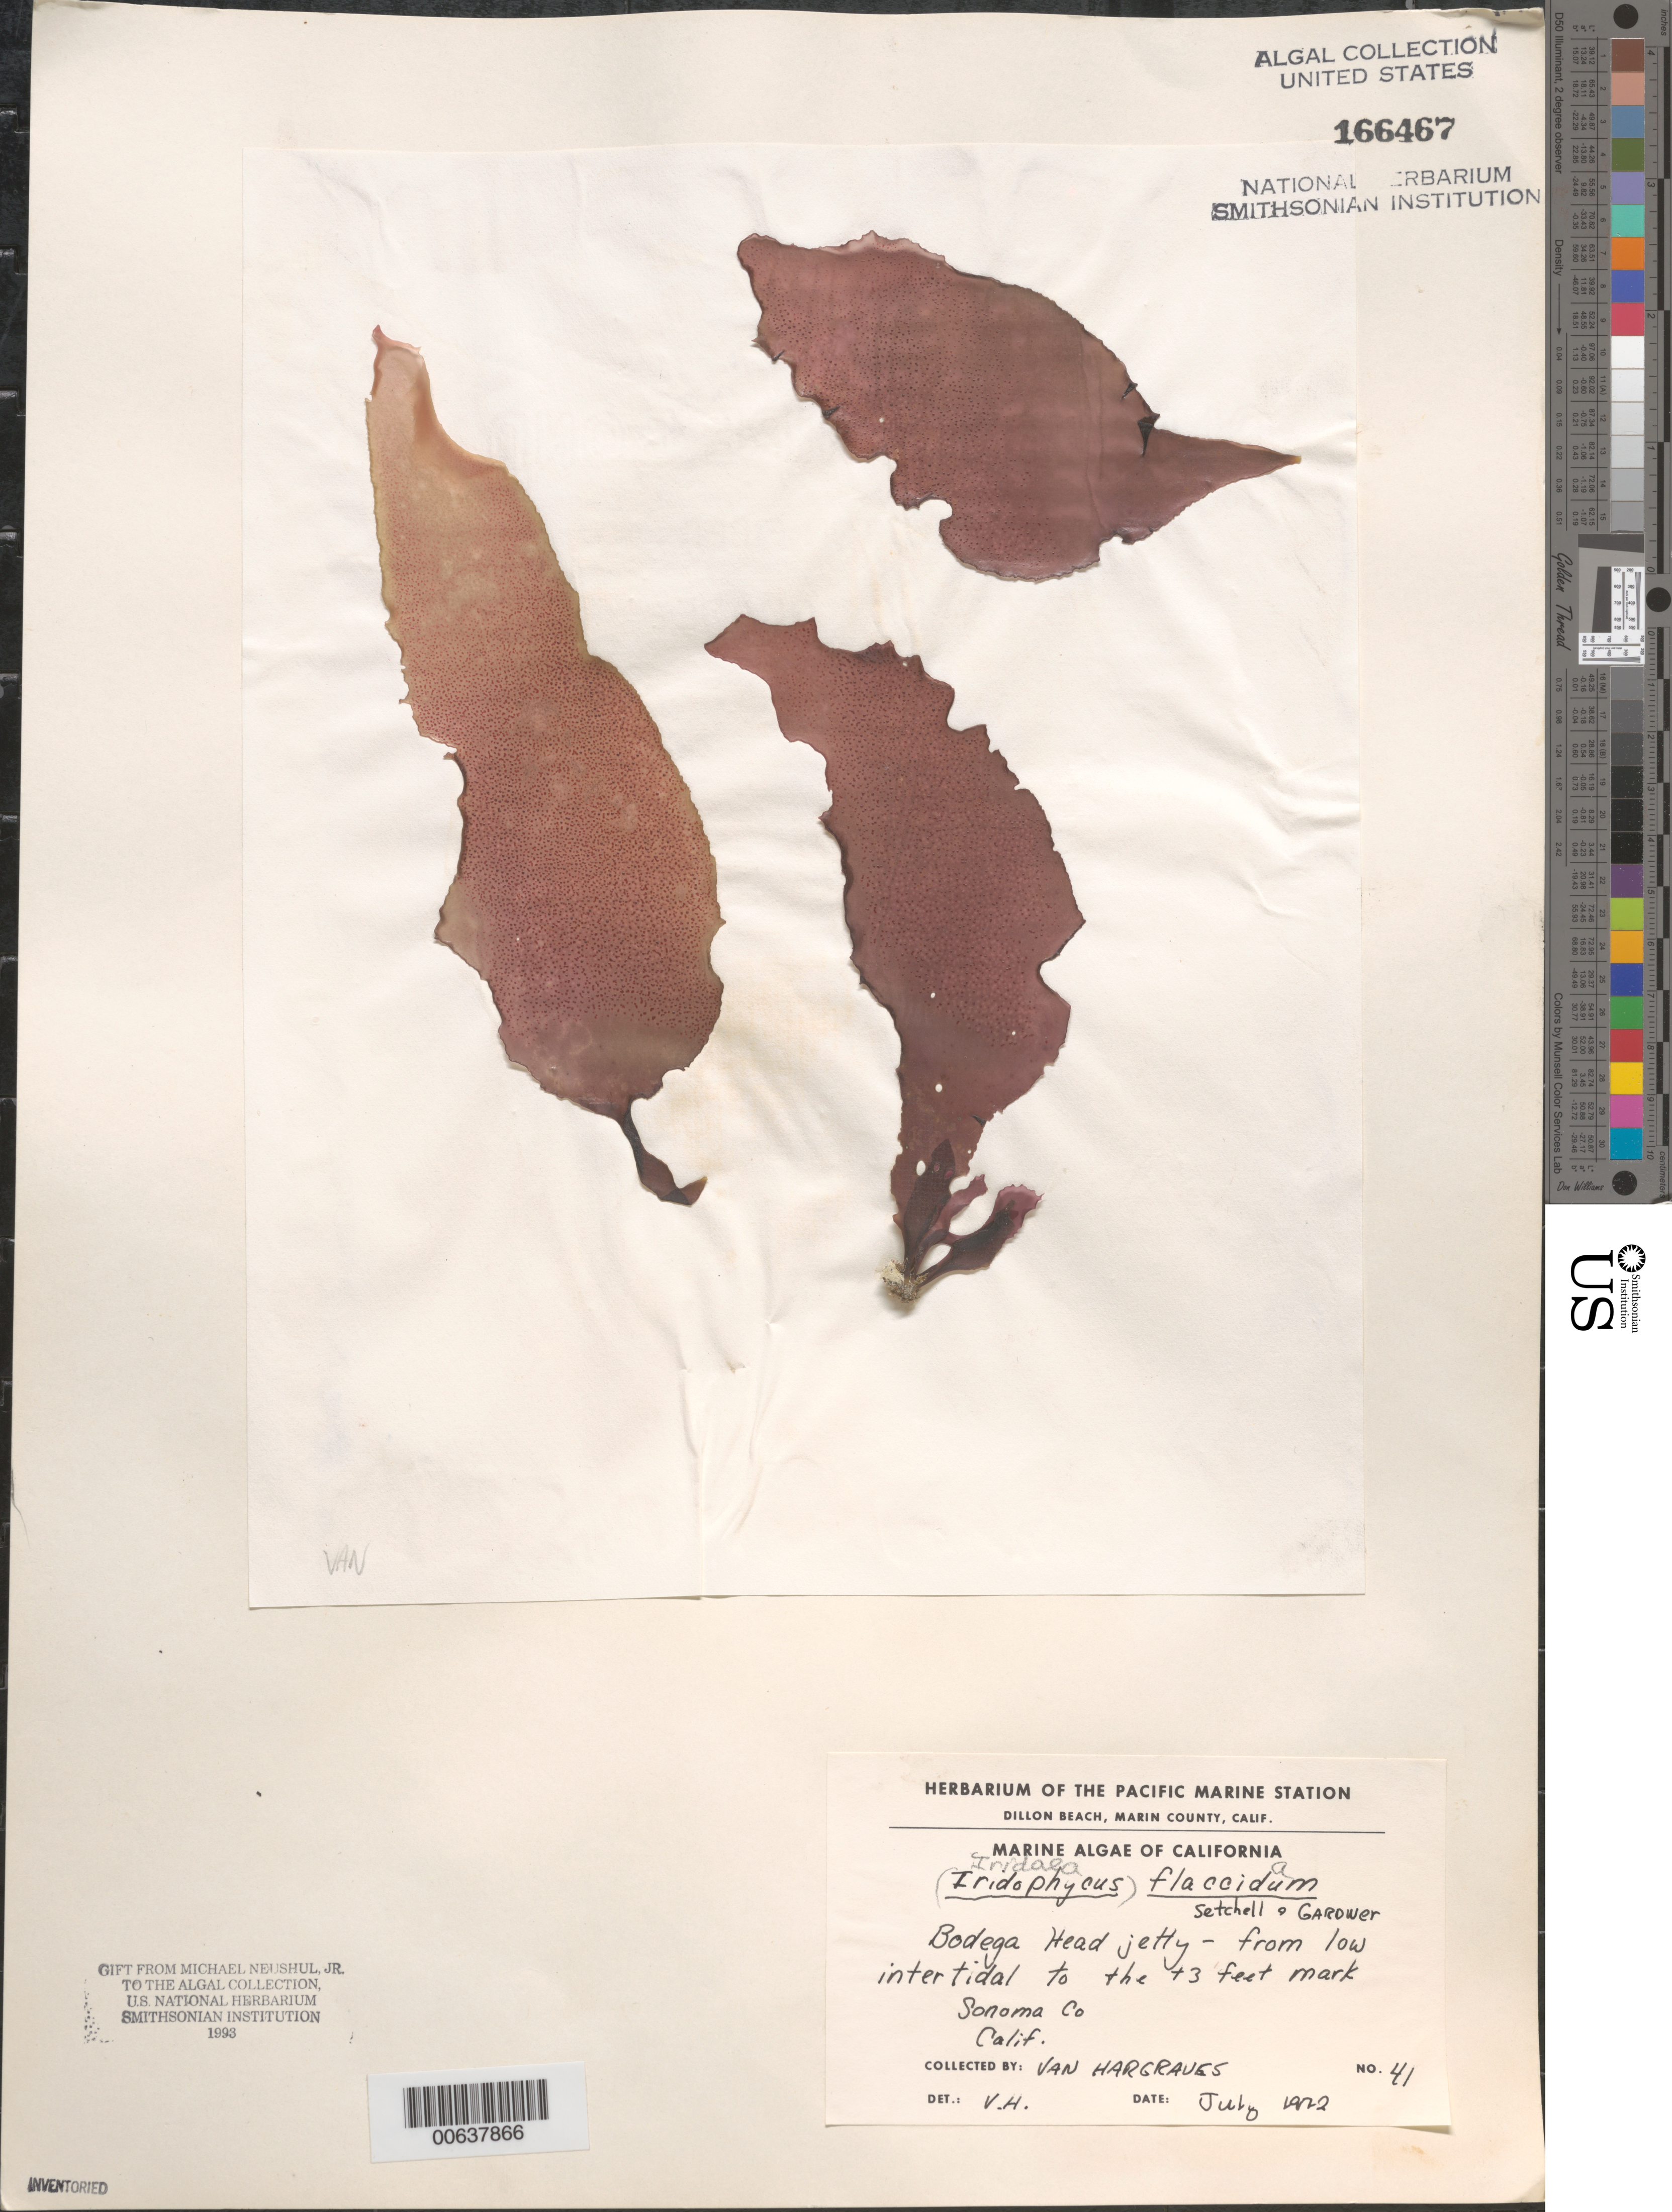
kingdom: Plantae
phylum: Rhodophyta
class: Florideophyceae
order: Gigartinales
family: Gigartinaceae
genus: Mazzaella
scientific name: Mazzaella flaccida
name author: (Setchell & N.L. Gardner) Fredericq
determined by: Algae name updating Project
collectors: V. Hargraves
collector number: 41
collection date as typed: Jul 1972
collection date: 1972-07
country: United States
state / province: California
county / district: Sonoma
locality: Bodega Head jetty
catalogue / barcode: US 166467